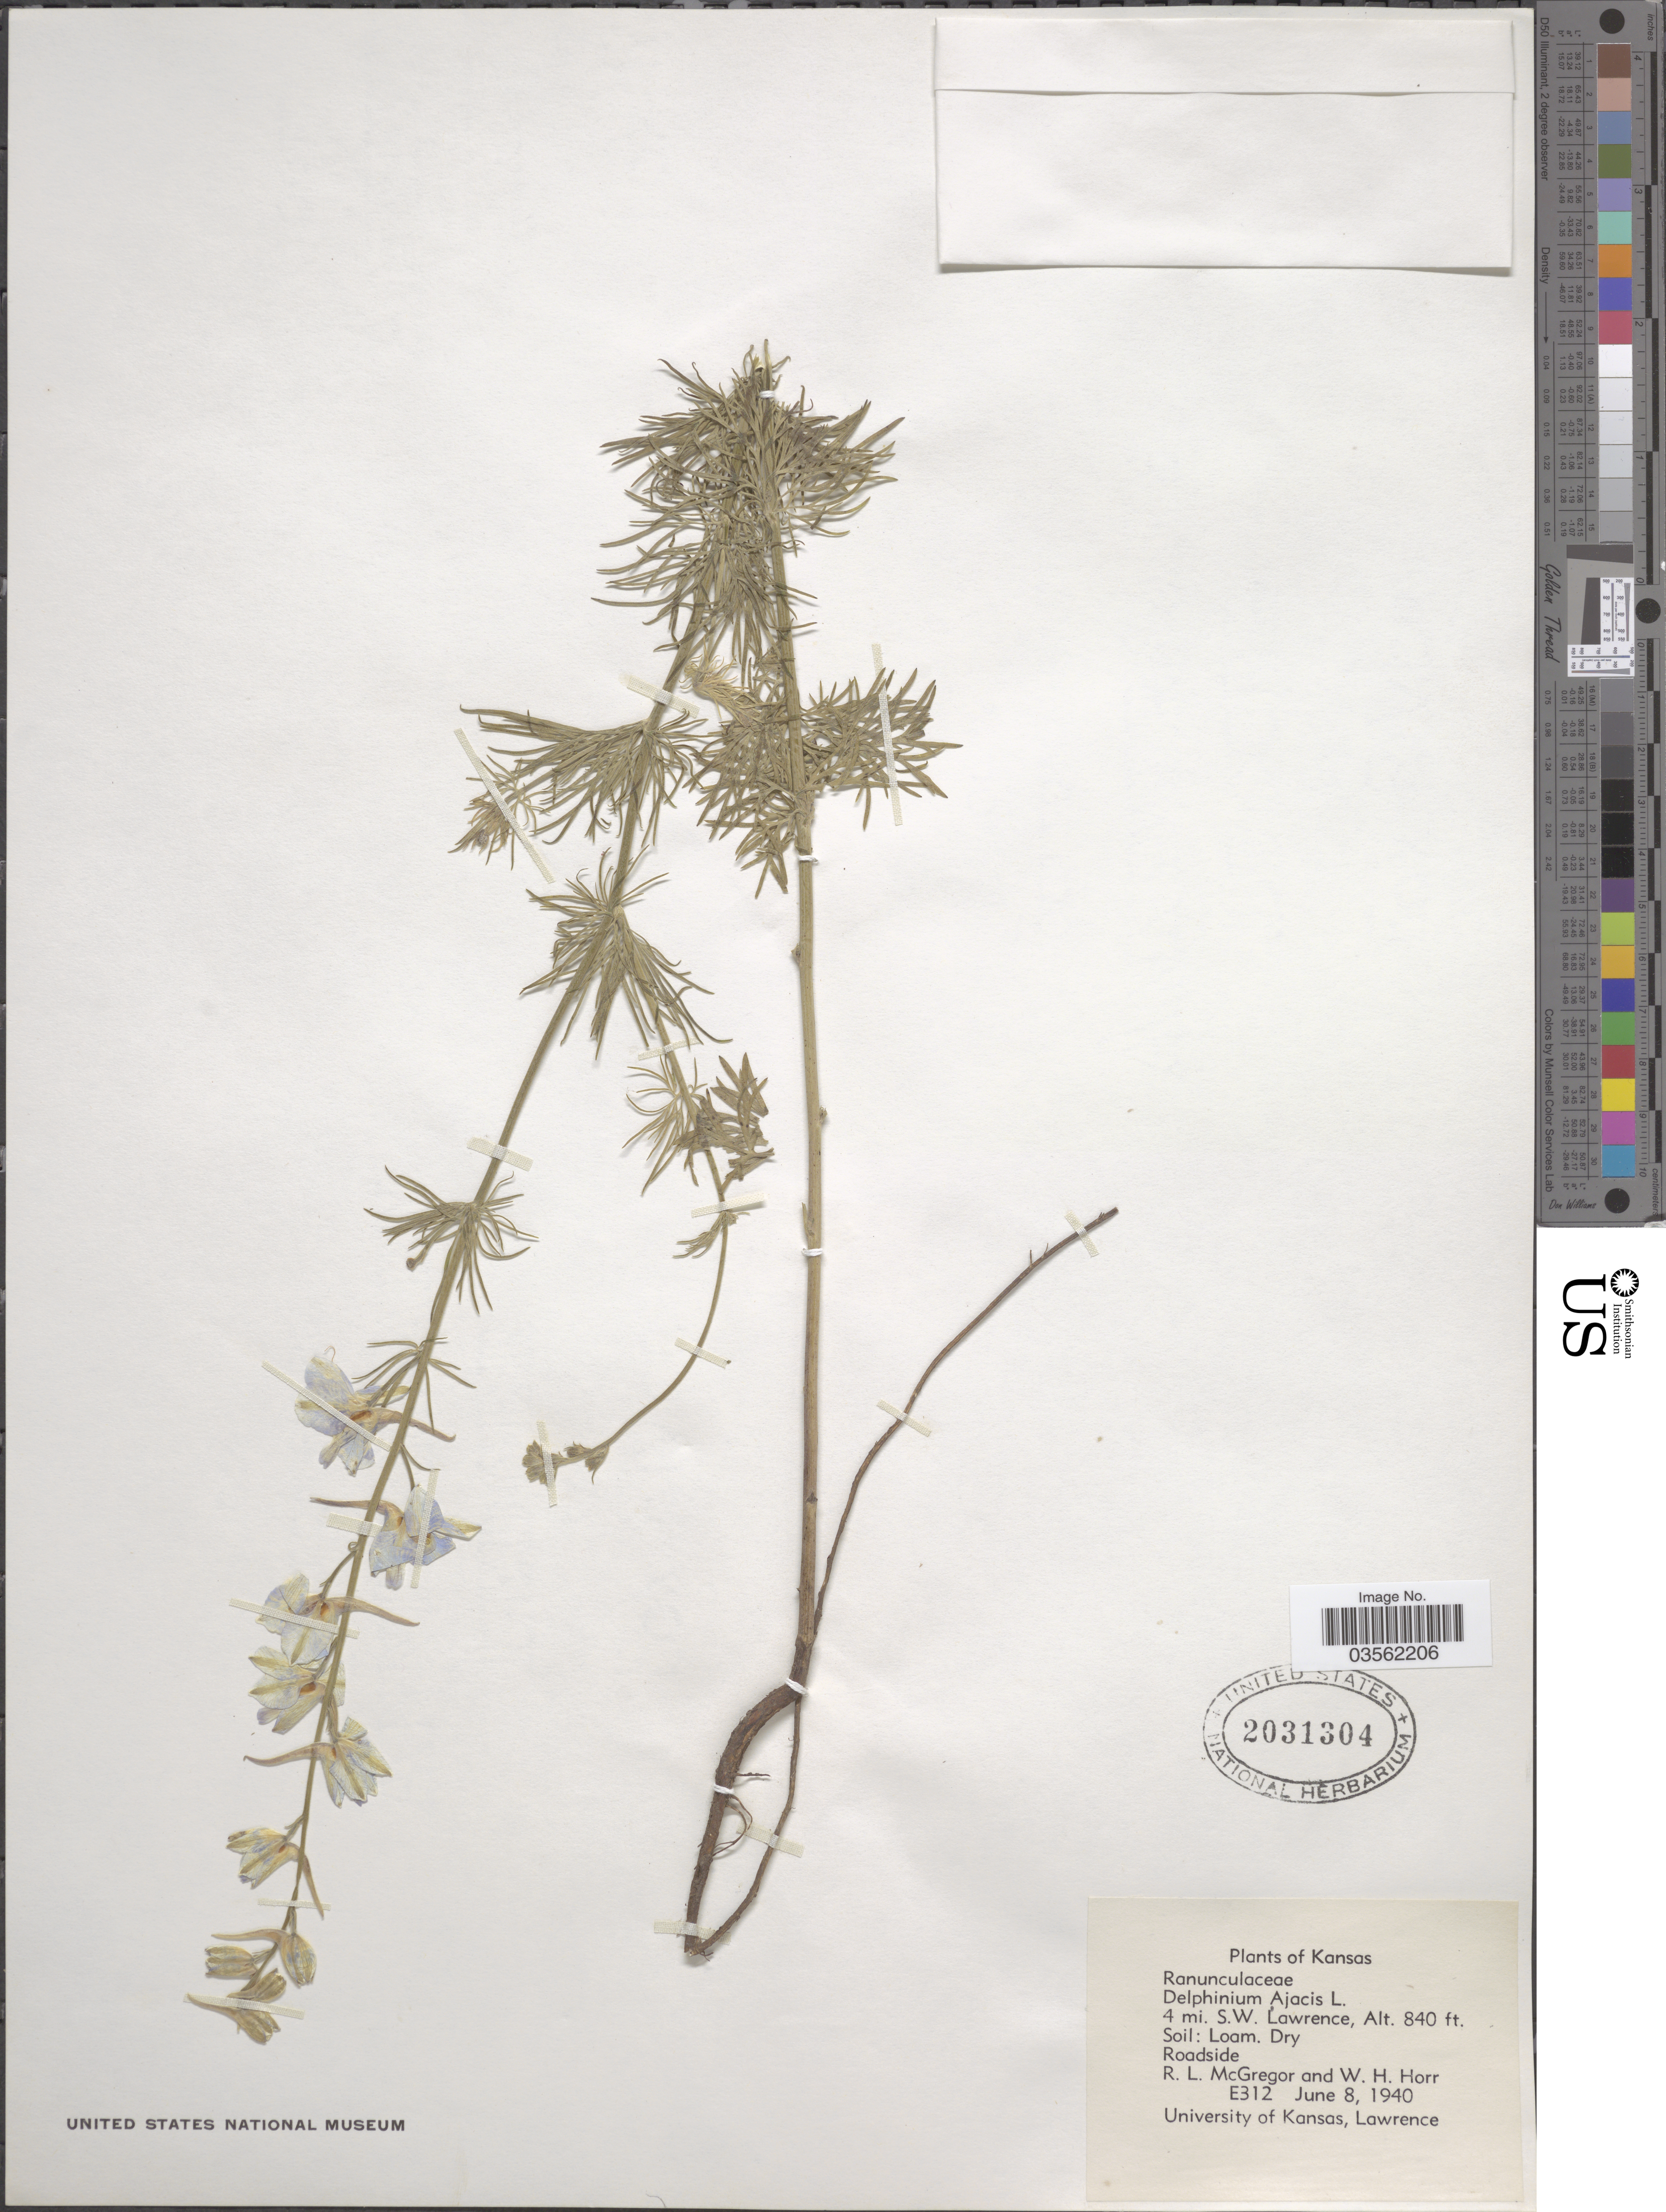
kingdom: Plantae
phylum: Tracheophyta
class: Magnoliopsida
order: Ranunculales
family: Ranunculaceae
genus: Delphinium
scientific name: Delphinium ajacis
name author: L.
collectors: R. McGregor & W. H. Horr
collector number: E312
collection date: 1940-06-08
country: United States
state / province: Kansas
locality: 4 mi. S.W. Lawrence.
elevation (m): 256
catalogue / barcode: US 2031304